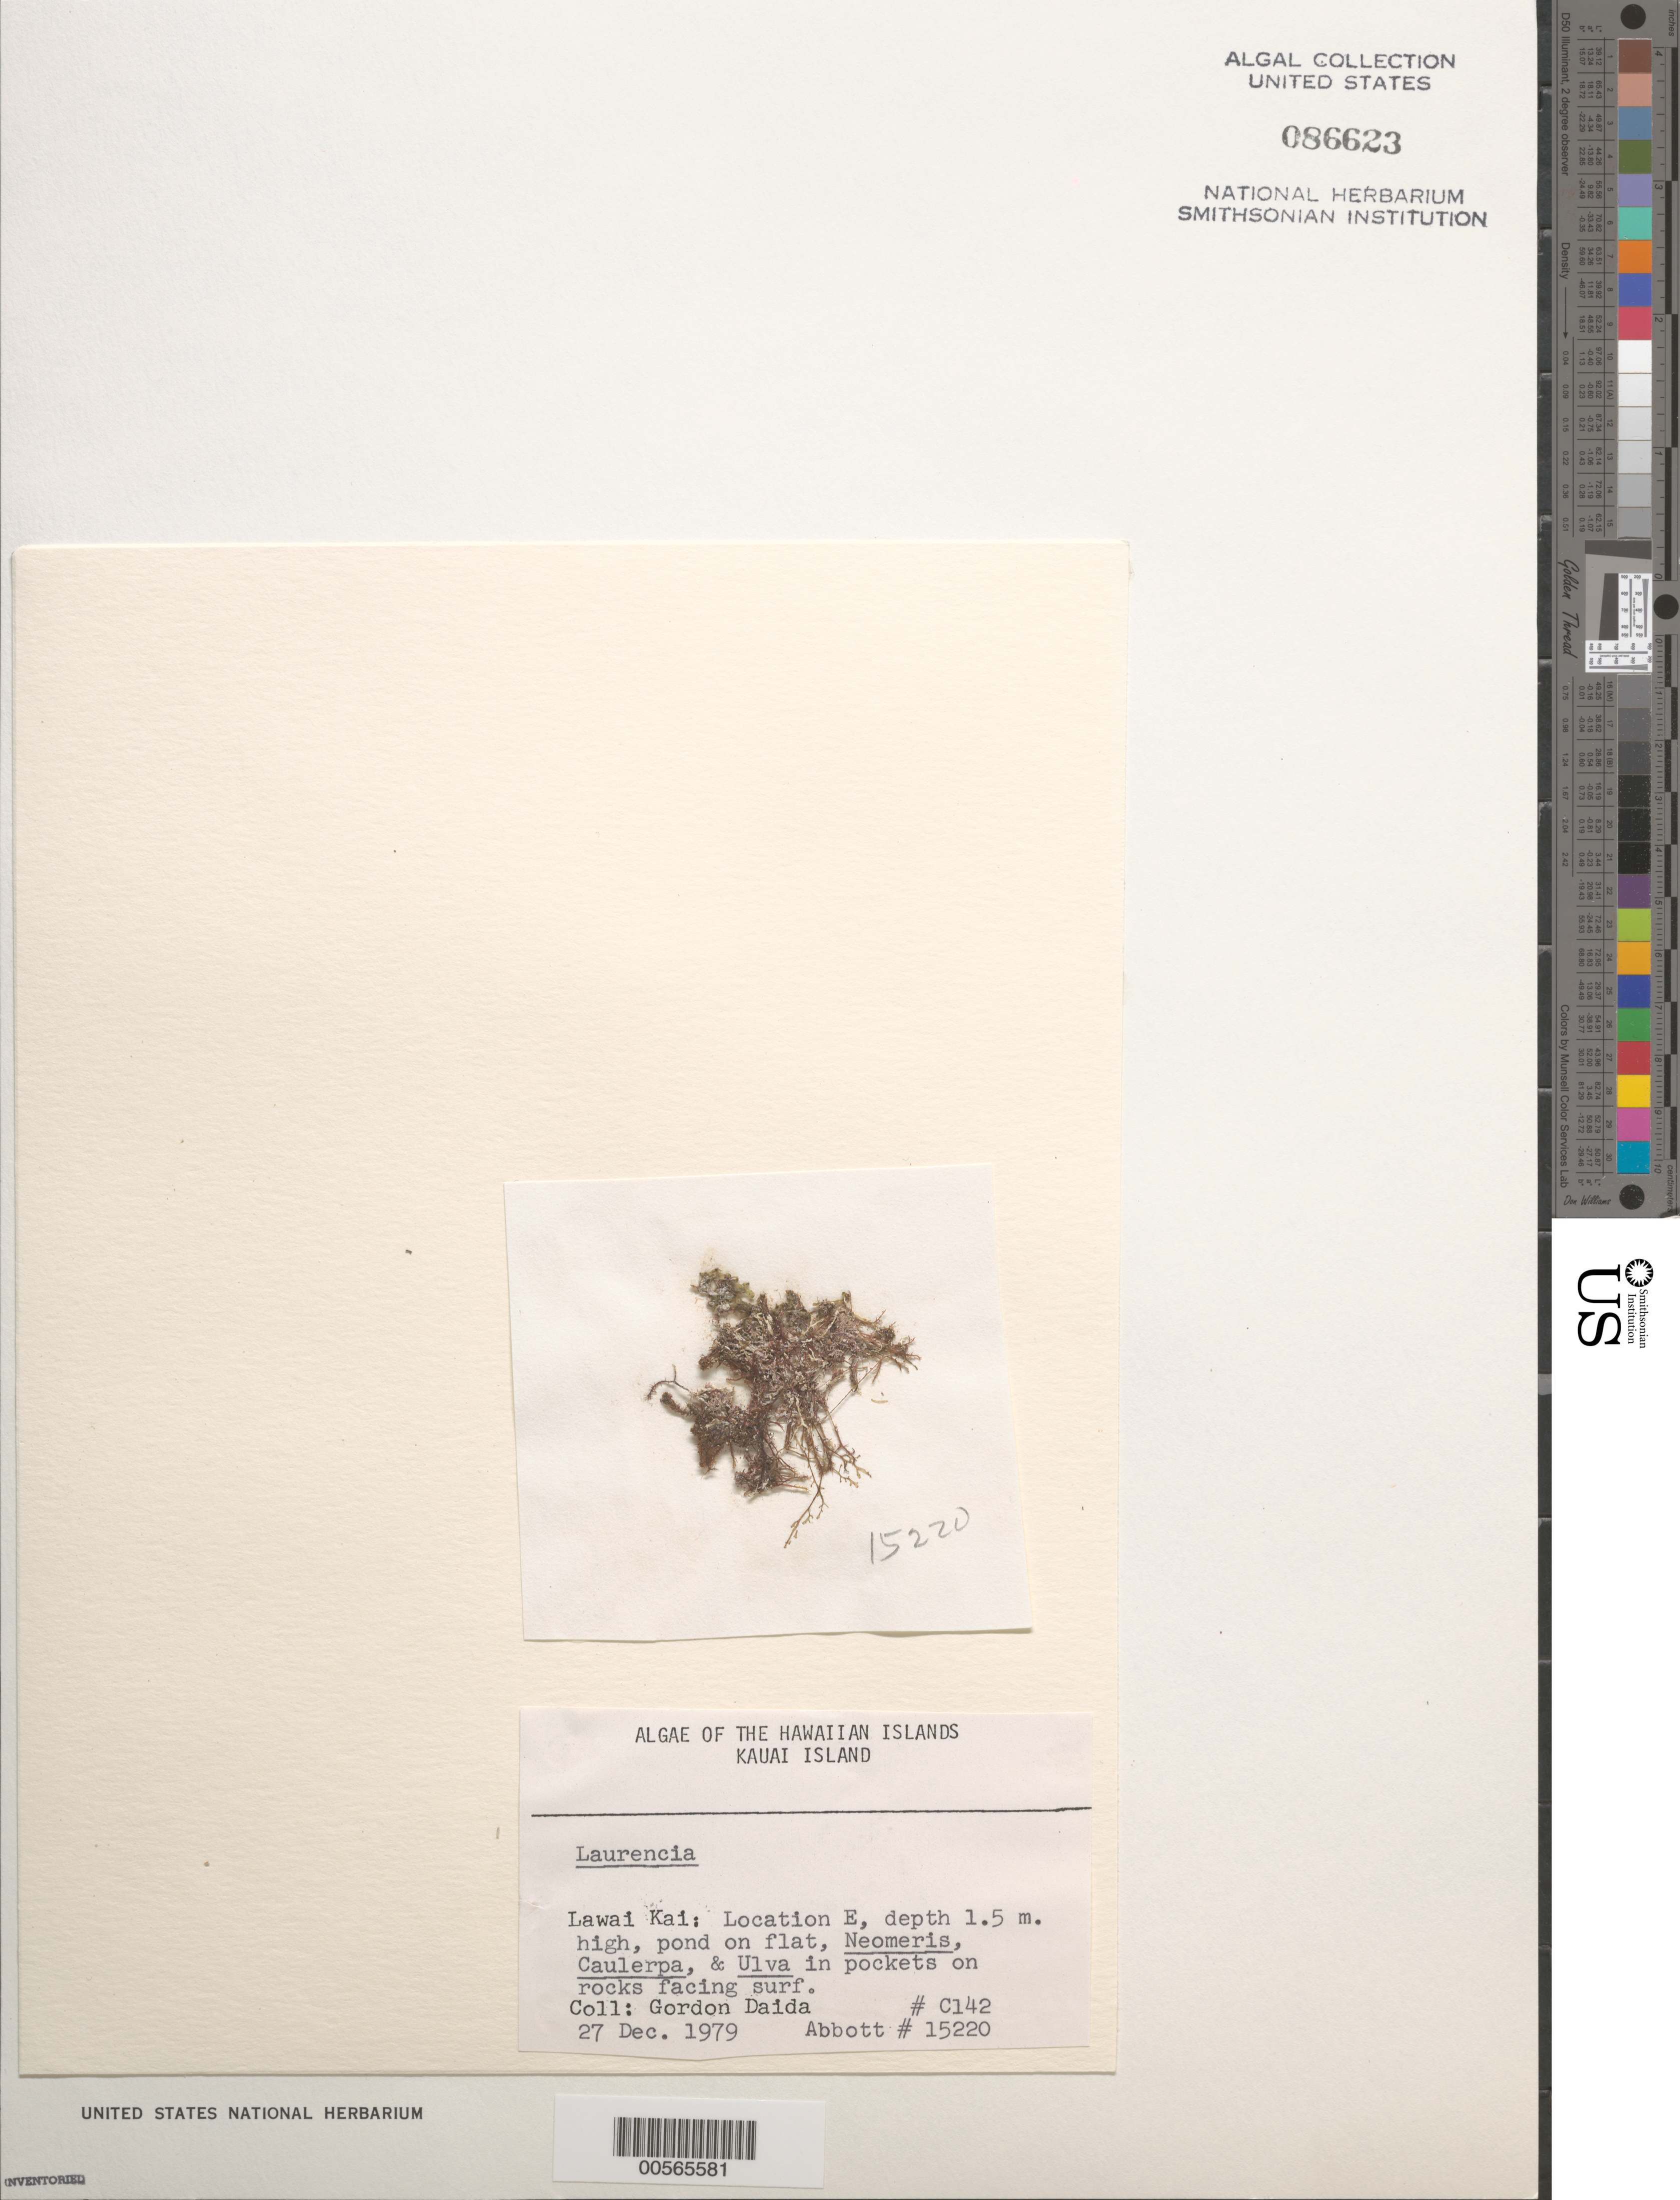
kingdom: Plantae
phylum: Rhodophyta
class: Florideophyceae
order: Ceramiales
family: Rhodomelaceae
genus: Laurencia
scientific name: Laurencia sp.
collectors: G. Daida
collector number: C142 & IAA 15220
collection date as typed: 27 Dec 1979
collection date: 1979-12-27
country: United States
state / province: Hawaii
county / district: Kauai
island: Kaua'i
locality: Lawai Kai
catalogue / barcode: US 86623